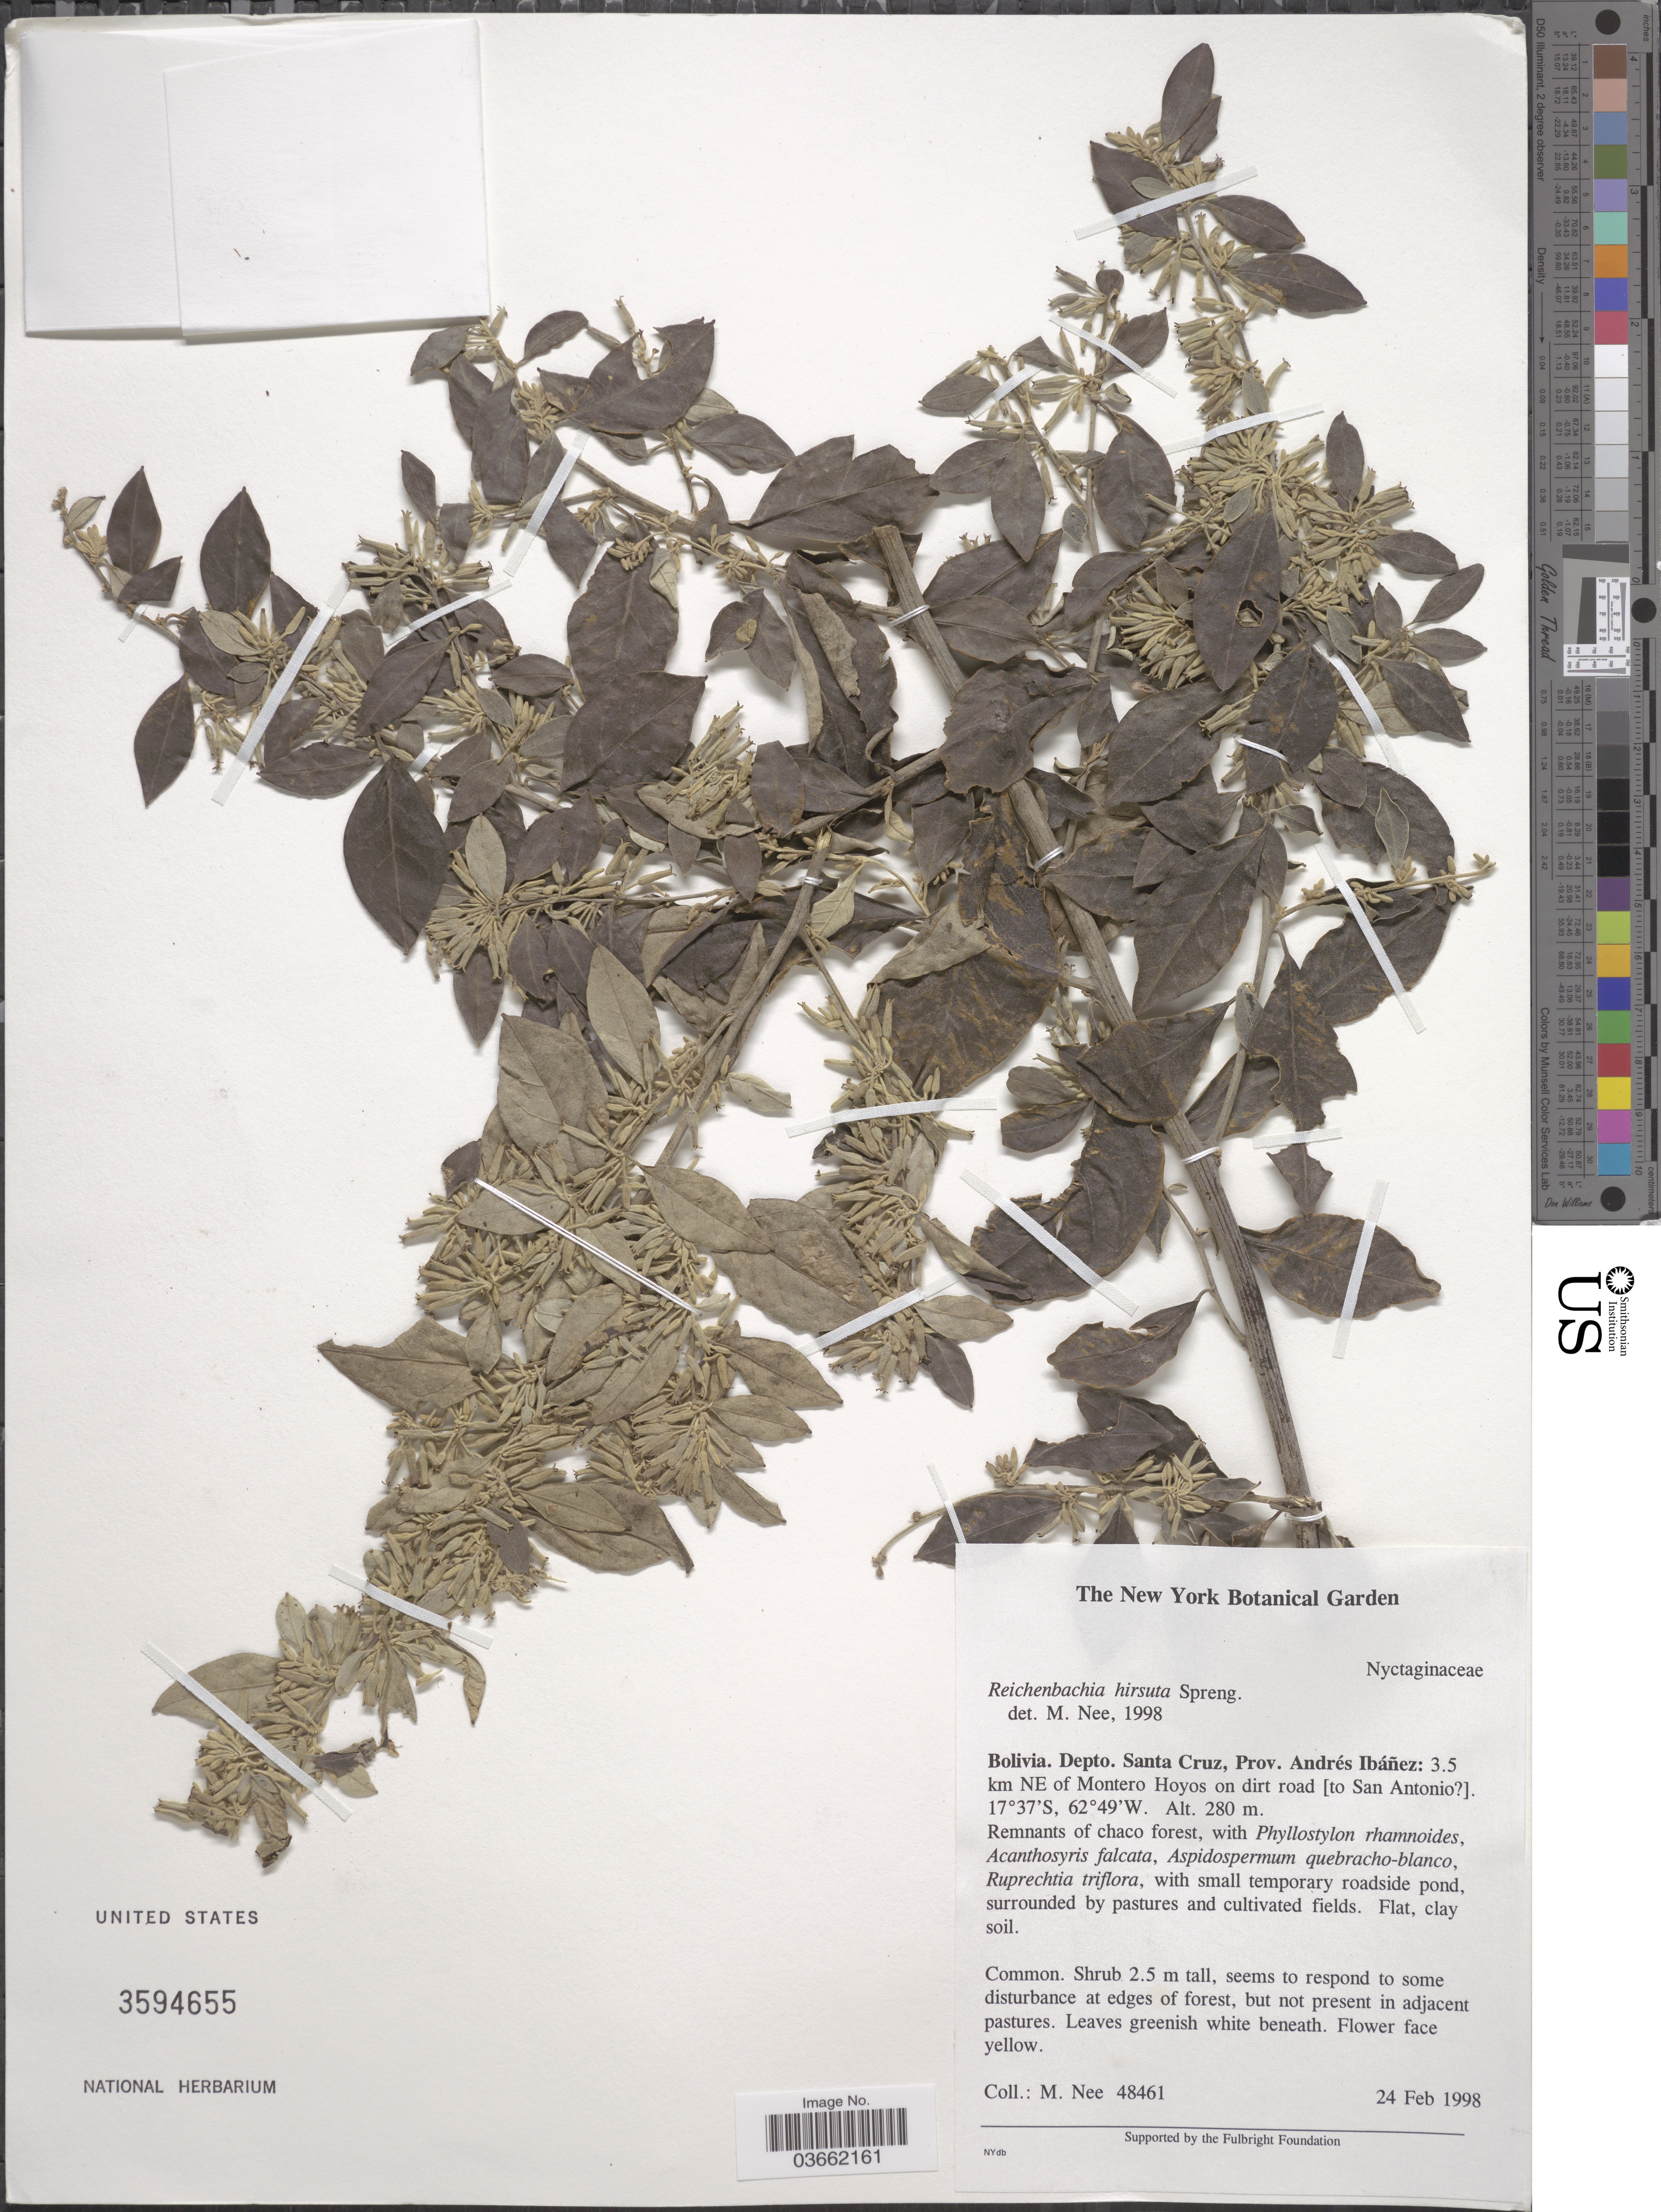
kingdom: Plantae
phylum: Tracheophyta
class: Magnoliopsida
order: Caryophyllales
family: Nyctaginaceae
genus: Reichenbachia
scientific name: Reichenbachia hirsuta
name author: Spreng.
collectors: M. Nee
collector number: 48461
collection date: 1998-02-24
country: Bolivia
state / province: Santa Cruz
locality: Depto. Santa Cruz, Prov. Andrés Ibáñez: 3.5 km NE of Montero Hoyos on dirt road [to San Antonio[unsure placement]].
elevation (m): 280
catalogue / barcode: US 3594655